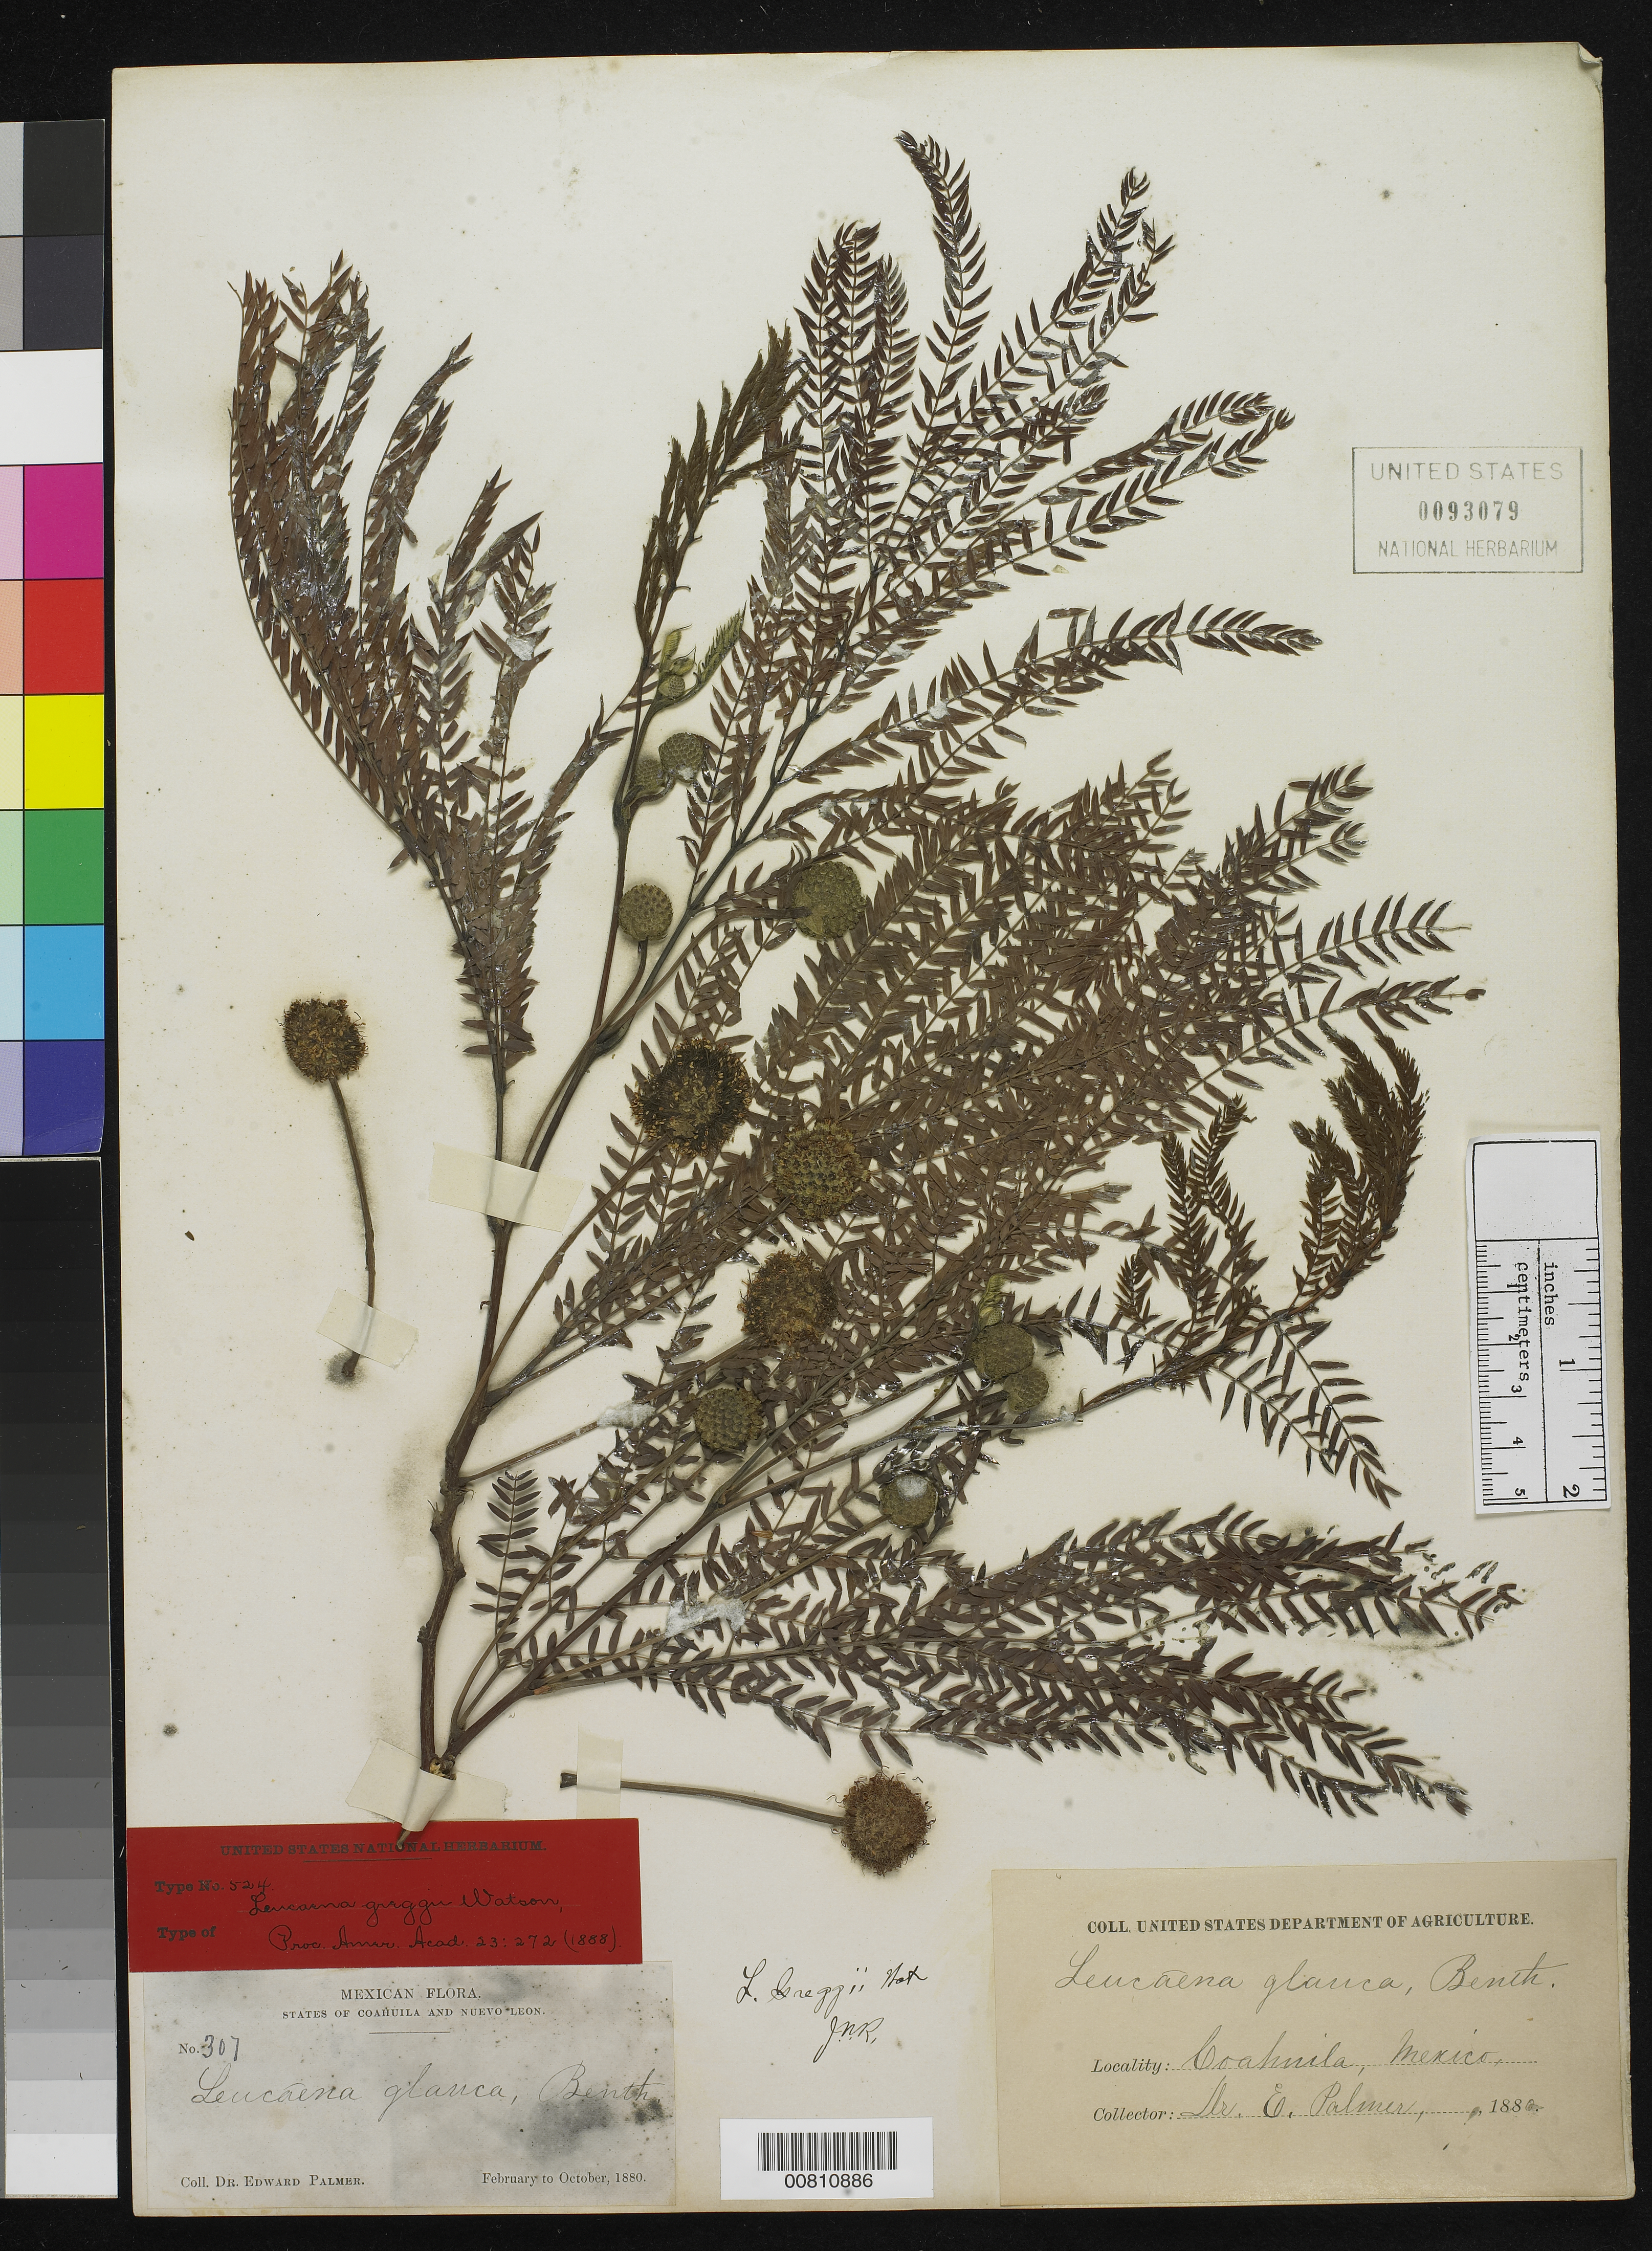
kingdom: Plantae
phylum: Tracheophyta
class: Magnoliopsida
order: Fabales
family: Fabaceae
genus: Leucaena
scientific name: Leucaena greggii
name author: S. Watson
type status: Isosyntype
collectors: E. Palmer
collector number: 307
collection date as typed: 1880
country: Mexico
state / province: Coahuila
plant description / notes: Cited 1998 by C. Hughes, Syst. Bot. Monogr. 55: 237. Lectotype is Gregg s.n. (NY) as designated by C. Hughes 1998, Syst. Bot. Monogr. 55: 88.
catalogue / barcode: US 93079